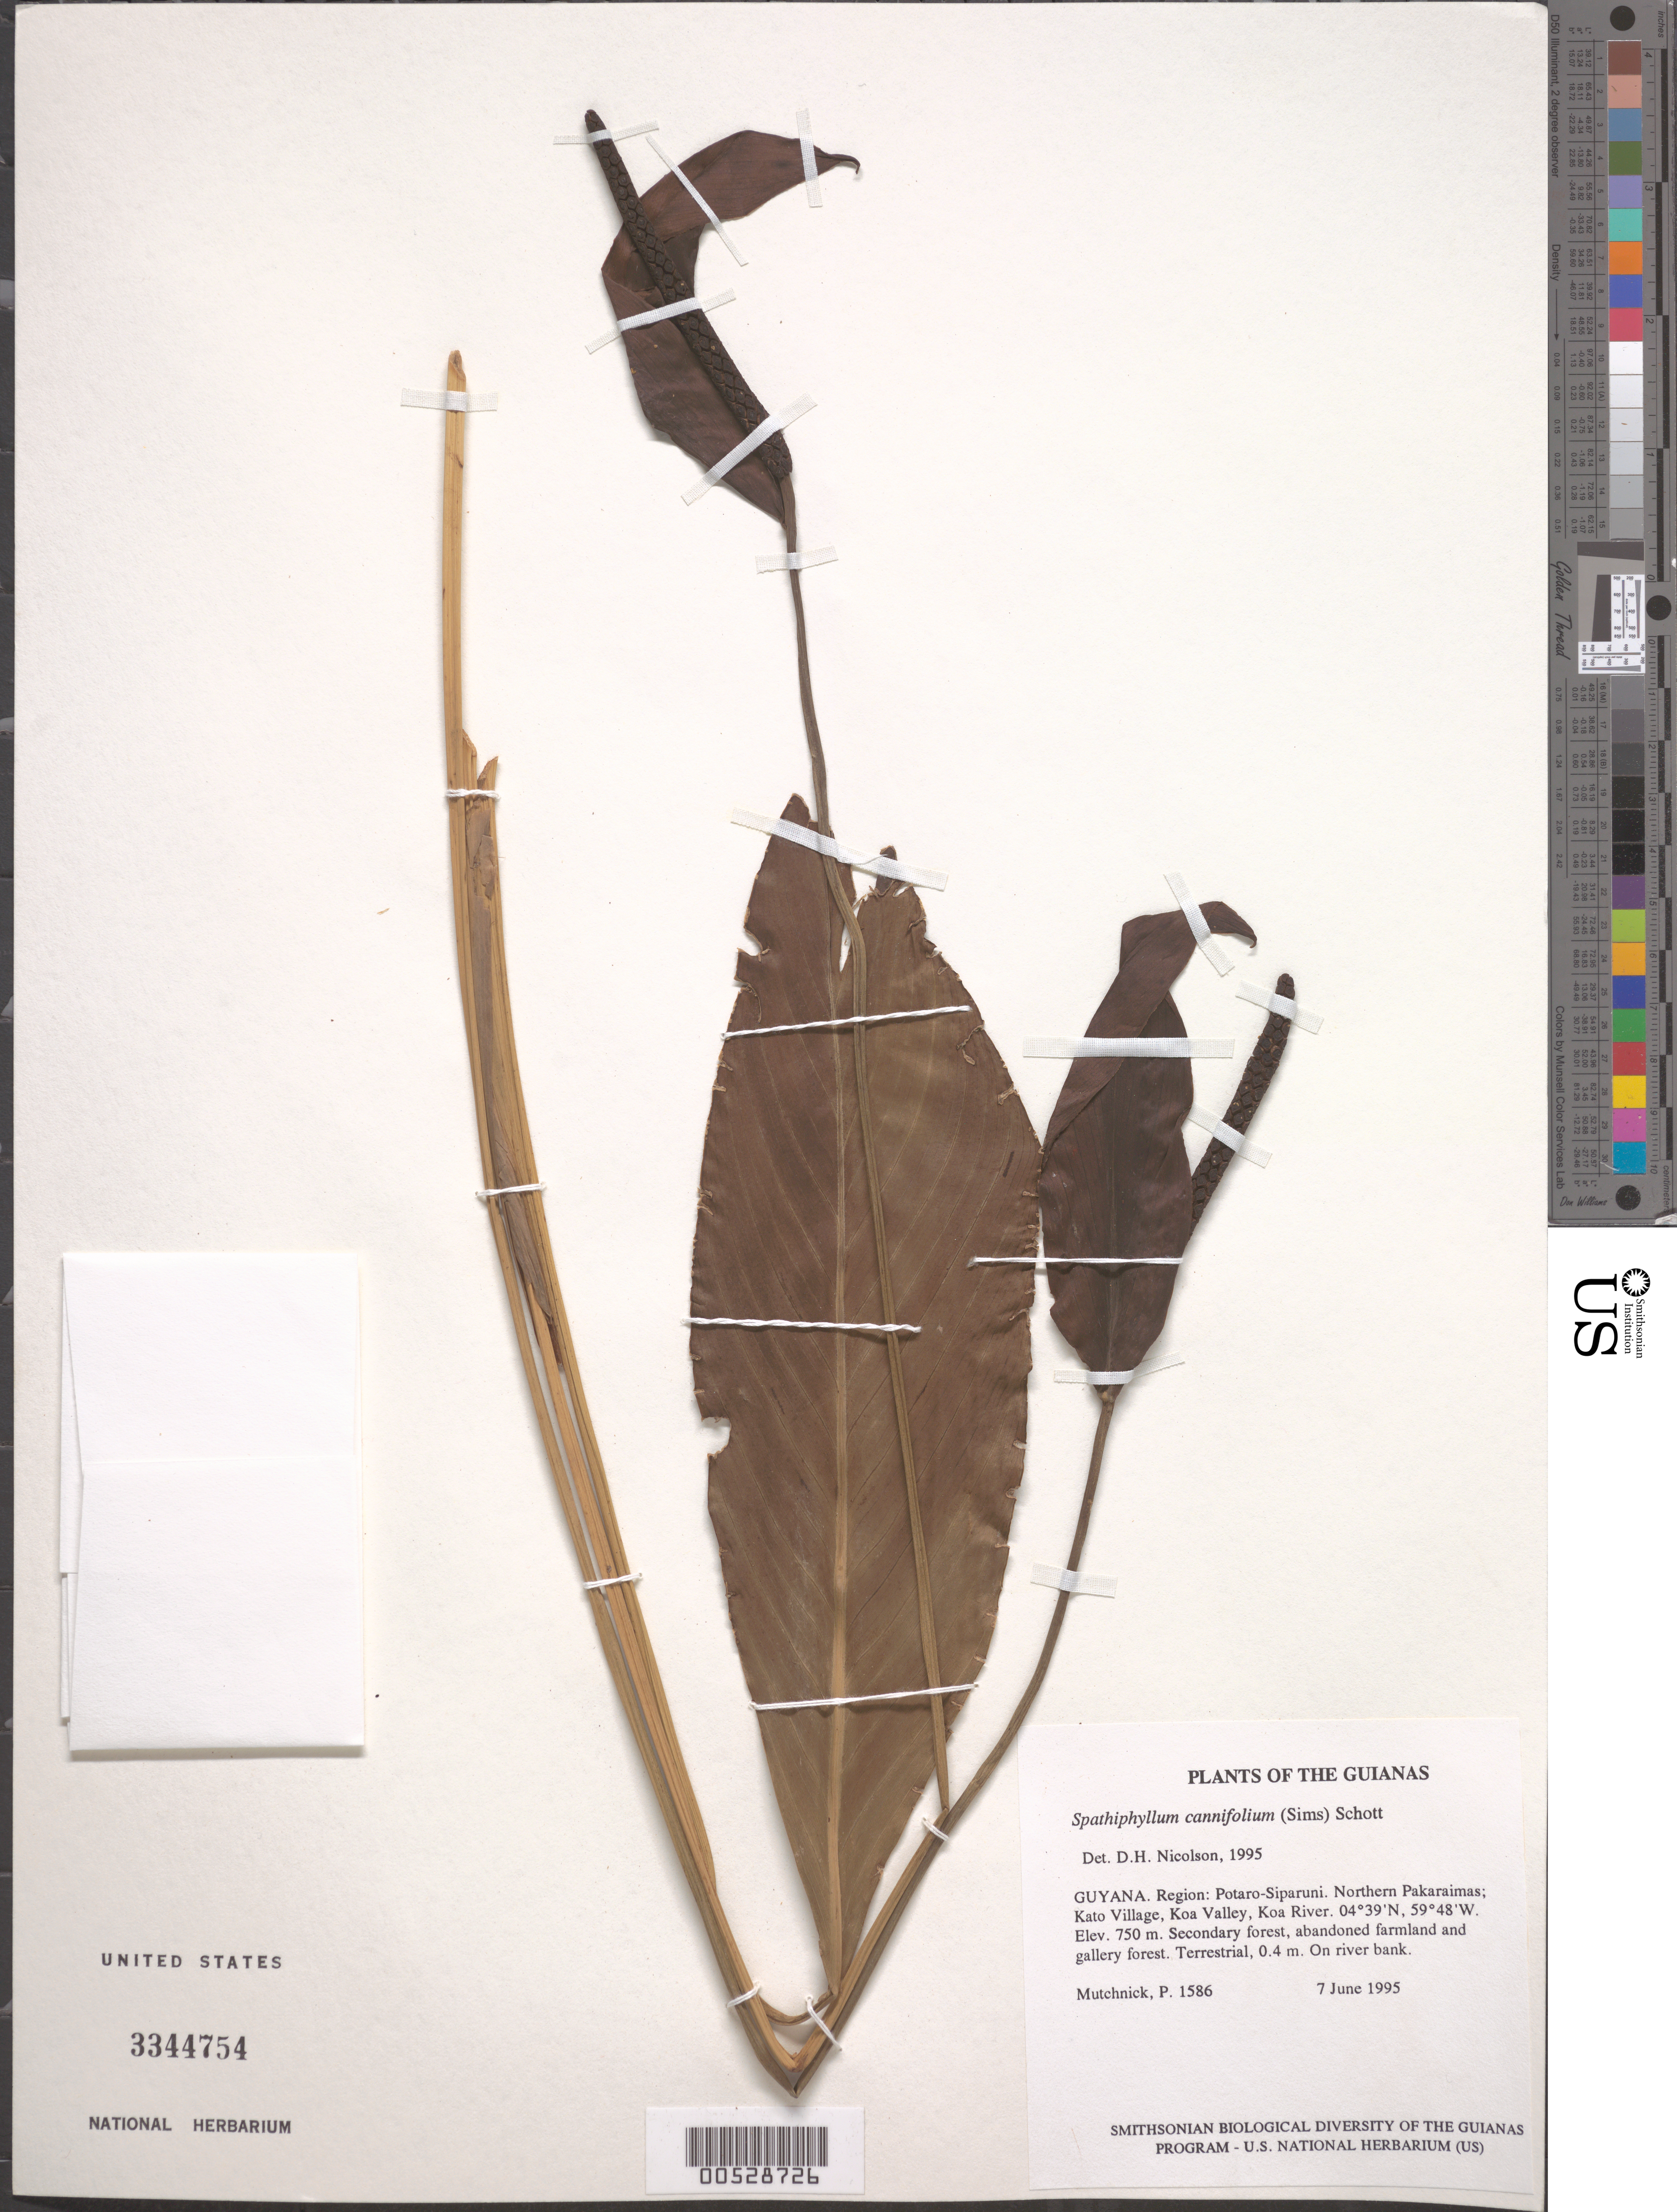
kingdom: Plantae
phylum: Tracheophyta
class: Liliopsida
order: Alismatales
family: Araceae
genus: Spathiphyllum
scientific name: Spathiphyllum cannifolium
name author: (Dryand. ex Sims) Schott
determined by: Nicolson, Dan H.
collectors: P. Mutchnick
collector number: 1586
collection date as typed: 7 June 1995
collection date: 1995-06-07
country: Guyana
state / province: Potaro-Siparuni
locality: Northern Pakaraimas; Kato Village, Koa Valley, Koa River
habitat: Secondary forest, abandoned farmland and gallery forest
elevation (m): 750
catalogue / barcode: US 3344754